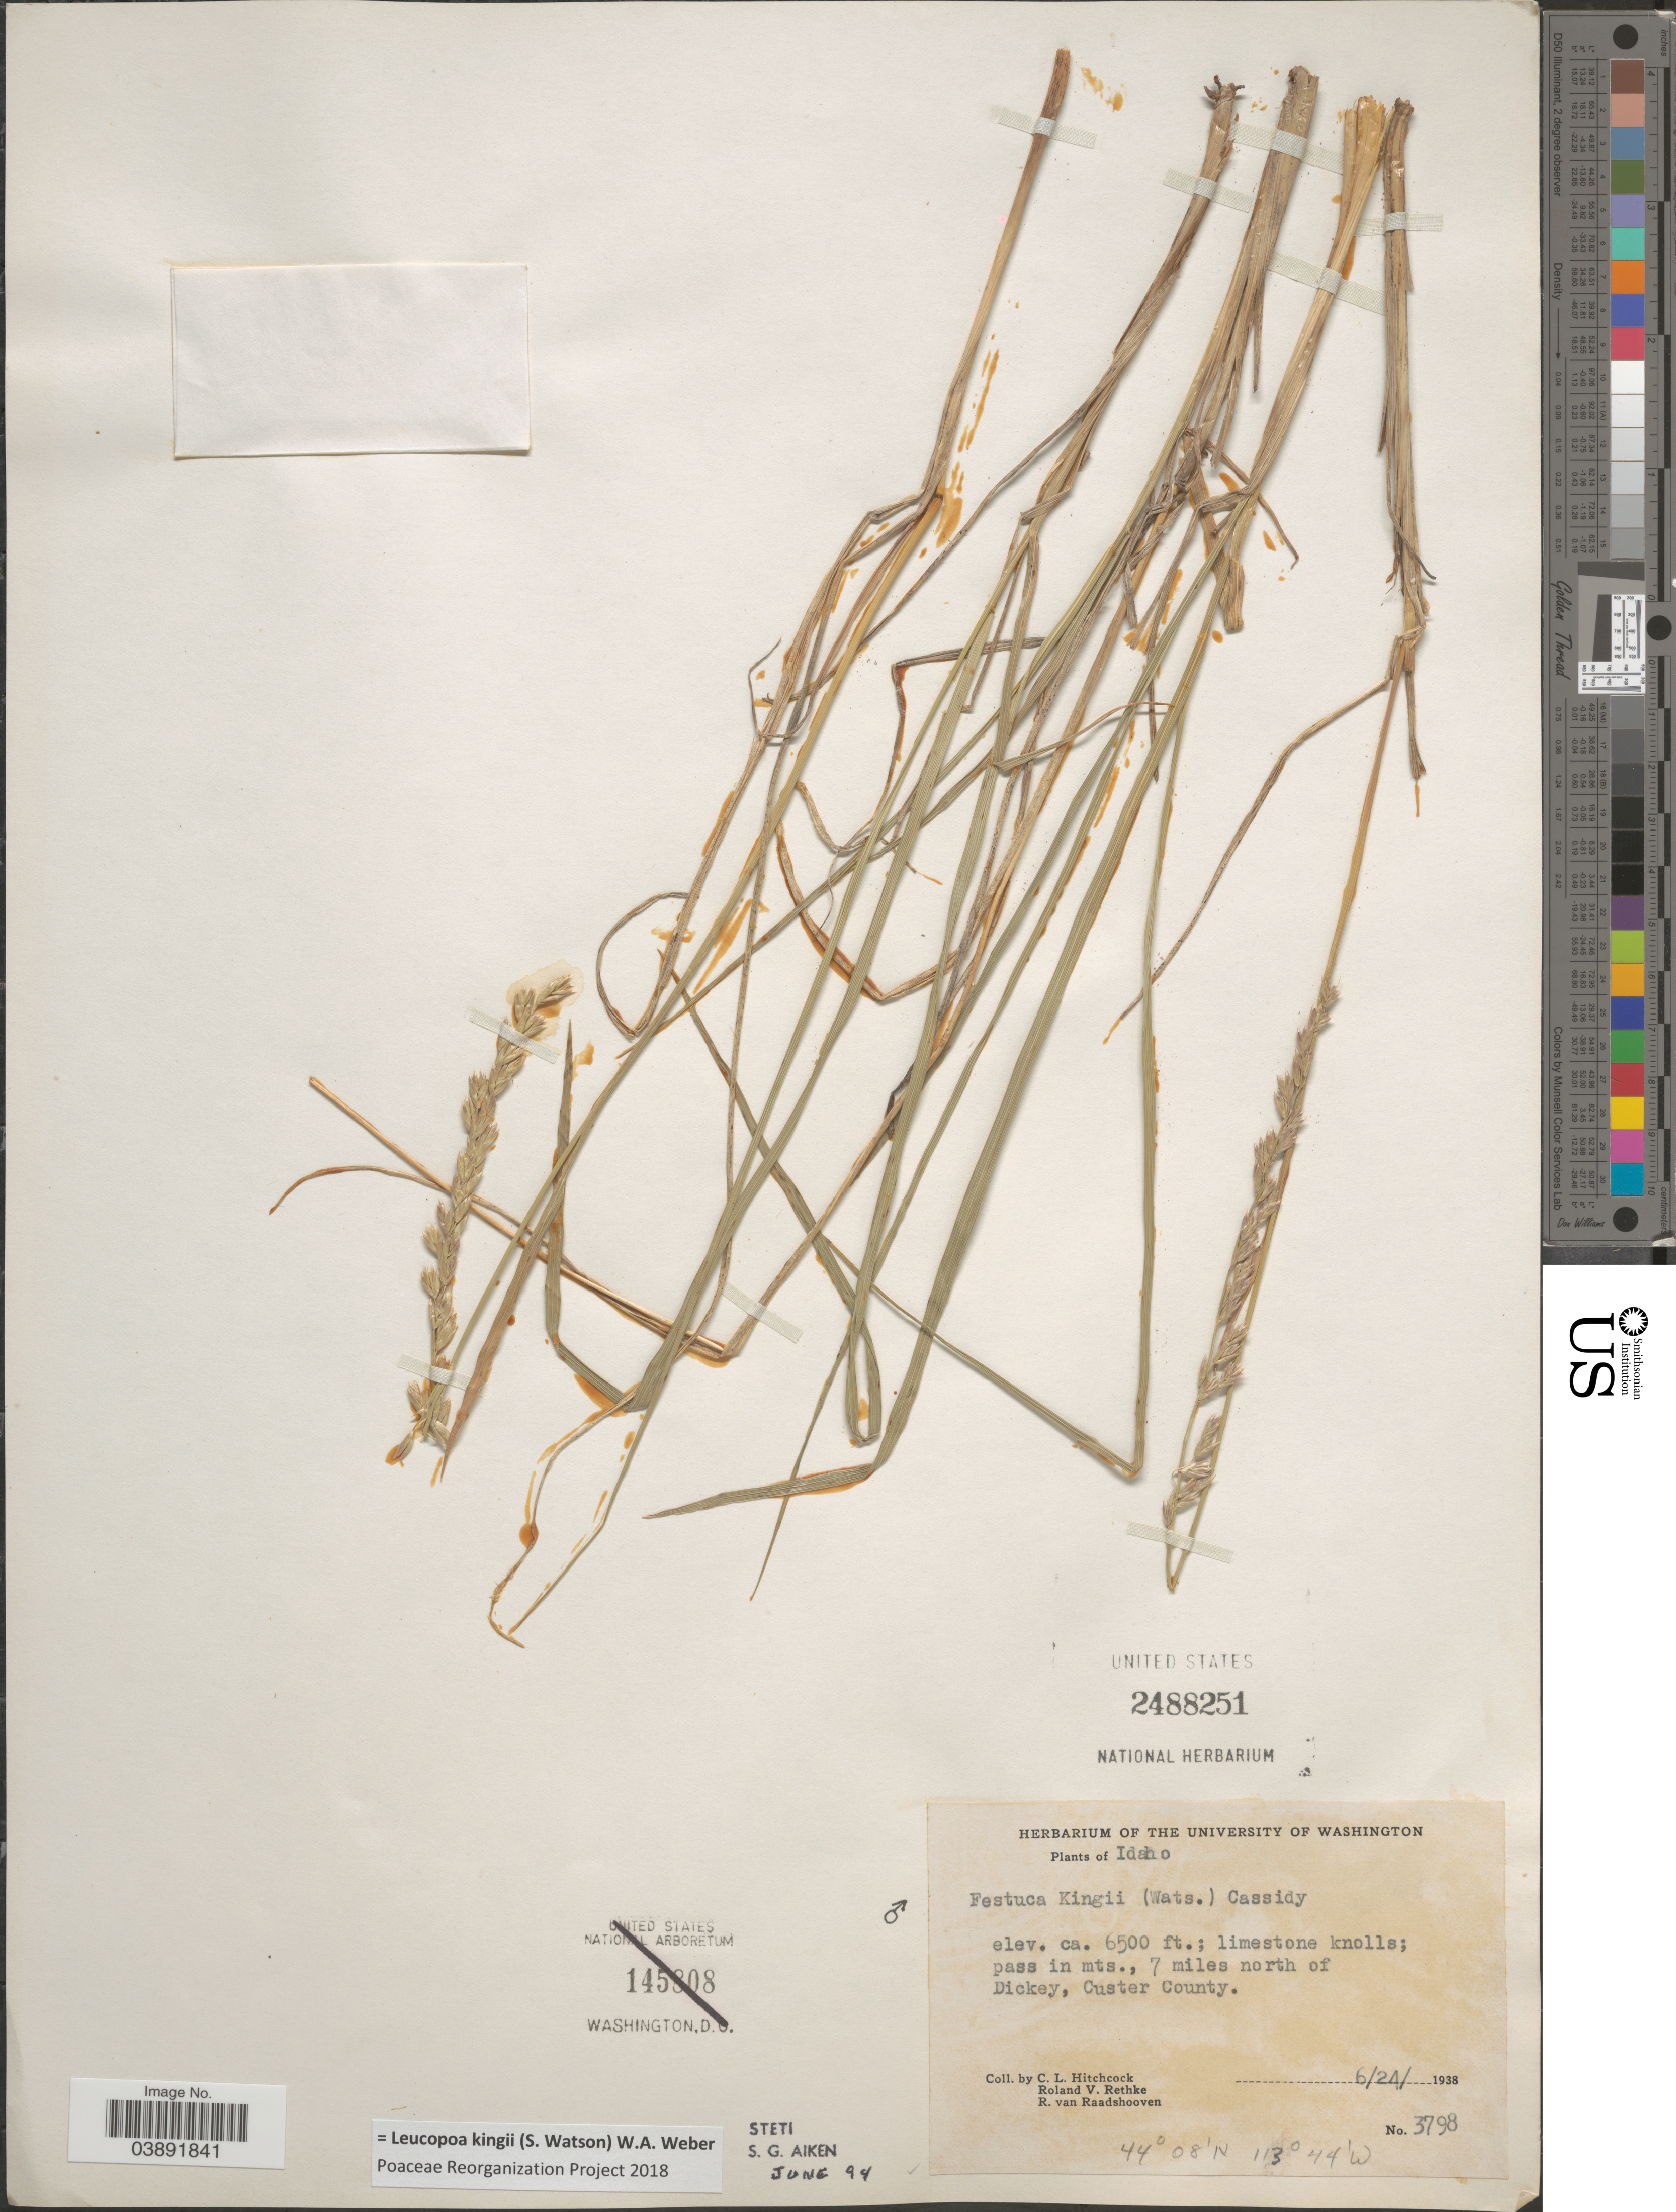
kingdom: Plantae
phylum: Tracheophyta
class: Liliopsida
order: Poales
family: Poaceae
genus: Hesperochloa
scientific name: Hesperochloa kingii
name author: (S. Watson) Rydb.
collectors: C. L. Hitchcock, R. Rethke & R. Raadshooven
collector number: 3798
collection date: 1938-06-24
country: United States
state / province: Idaho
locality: Pass in mts., 7 miles north of Dickey, Custer County.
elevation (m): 1981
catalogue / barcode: US 2488251